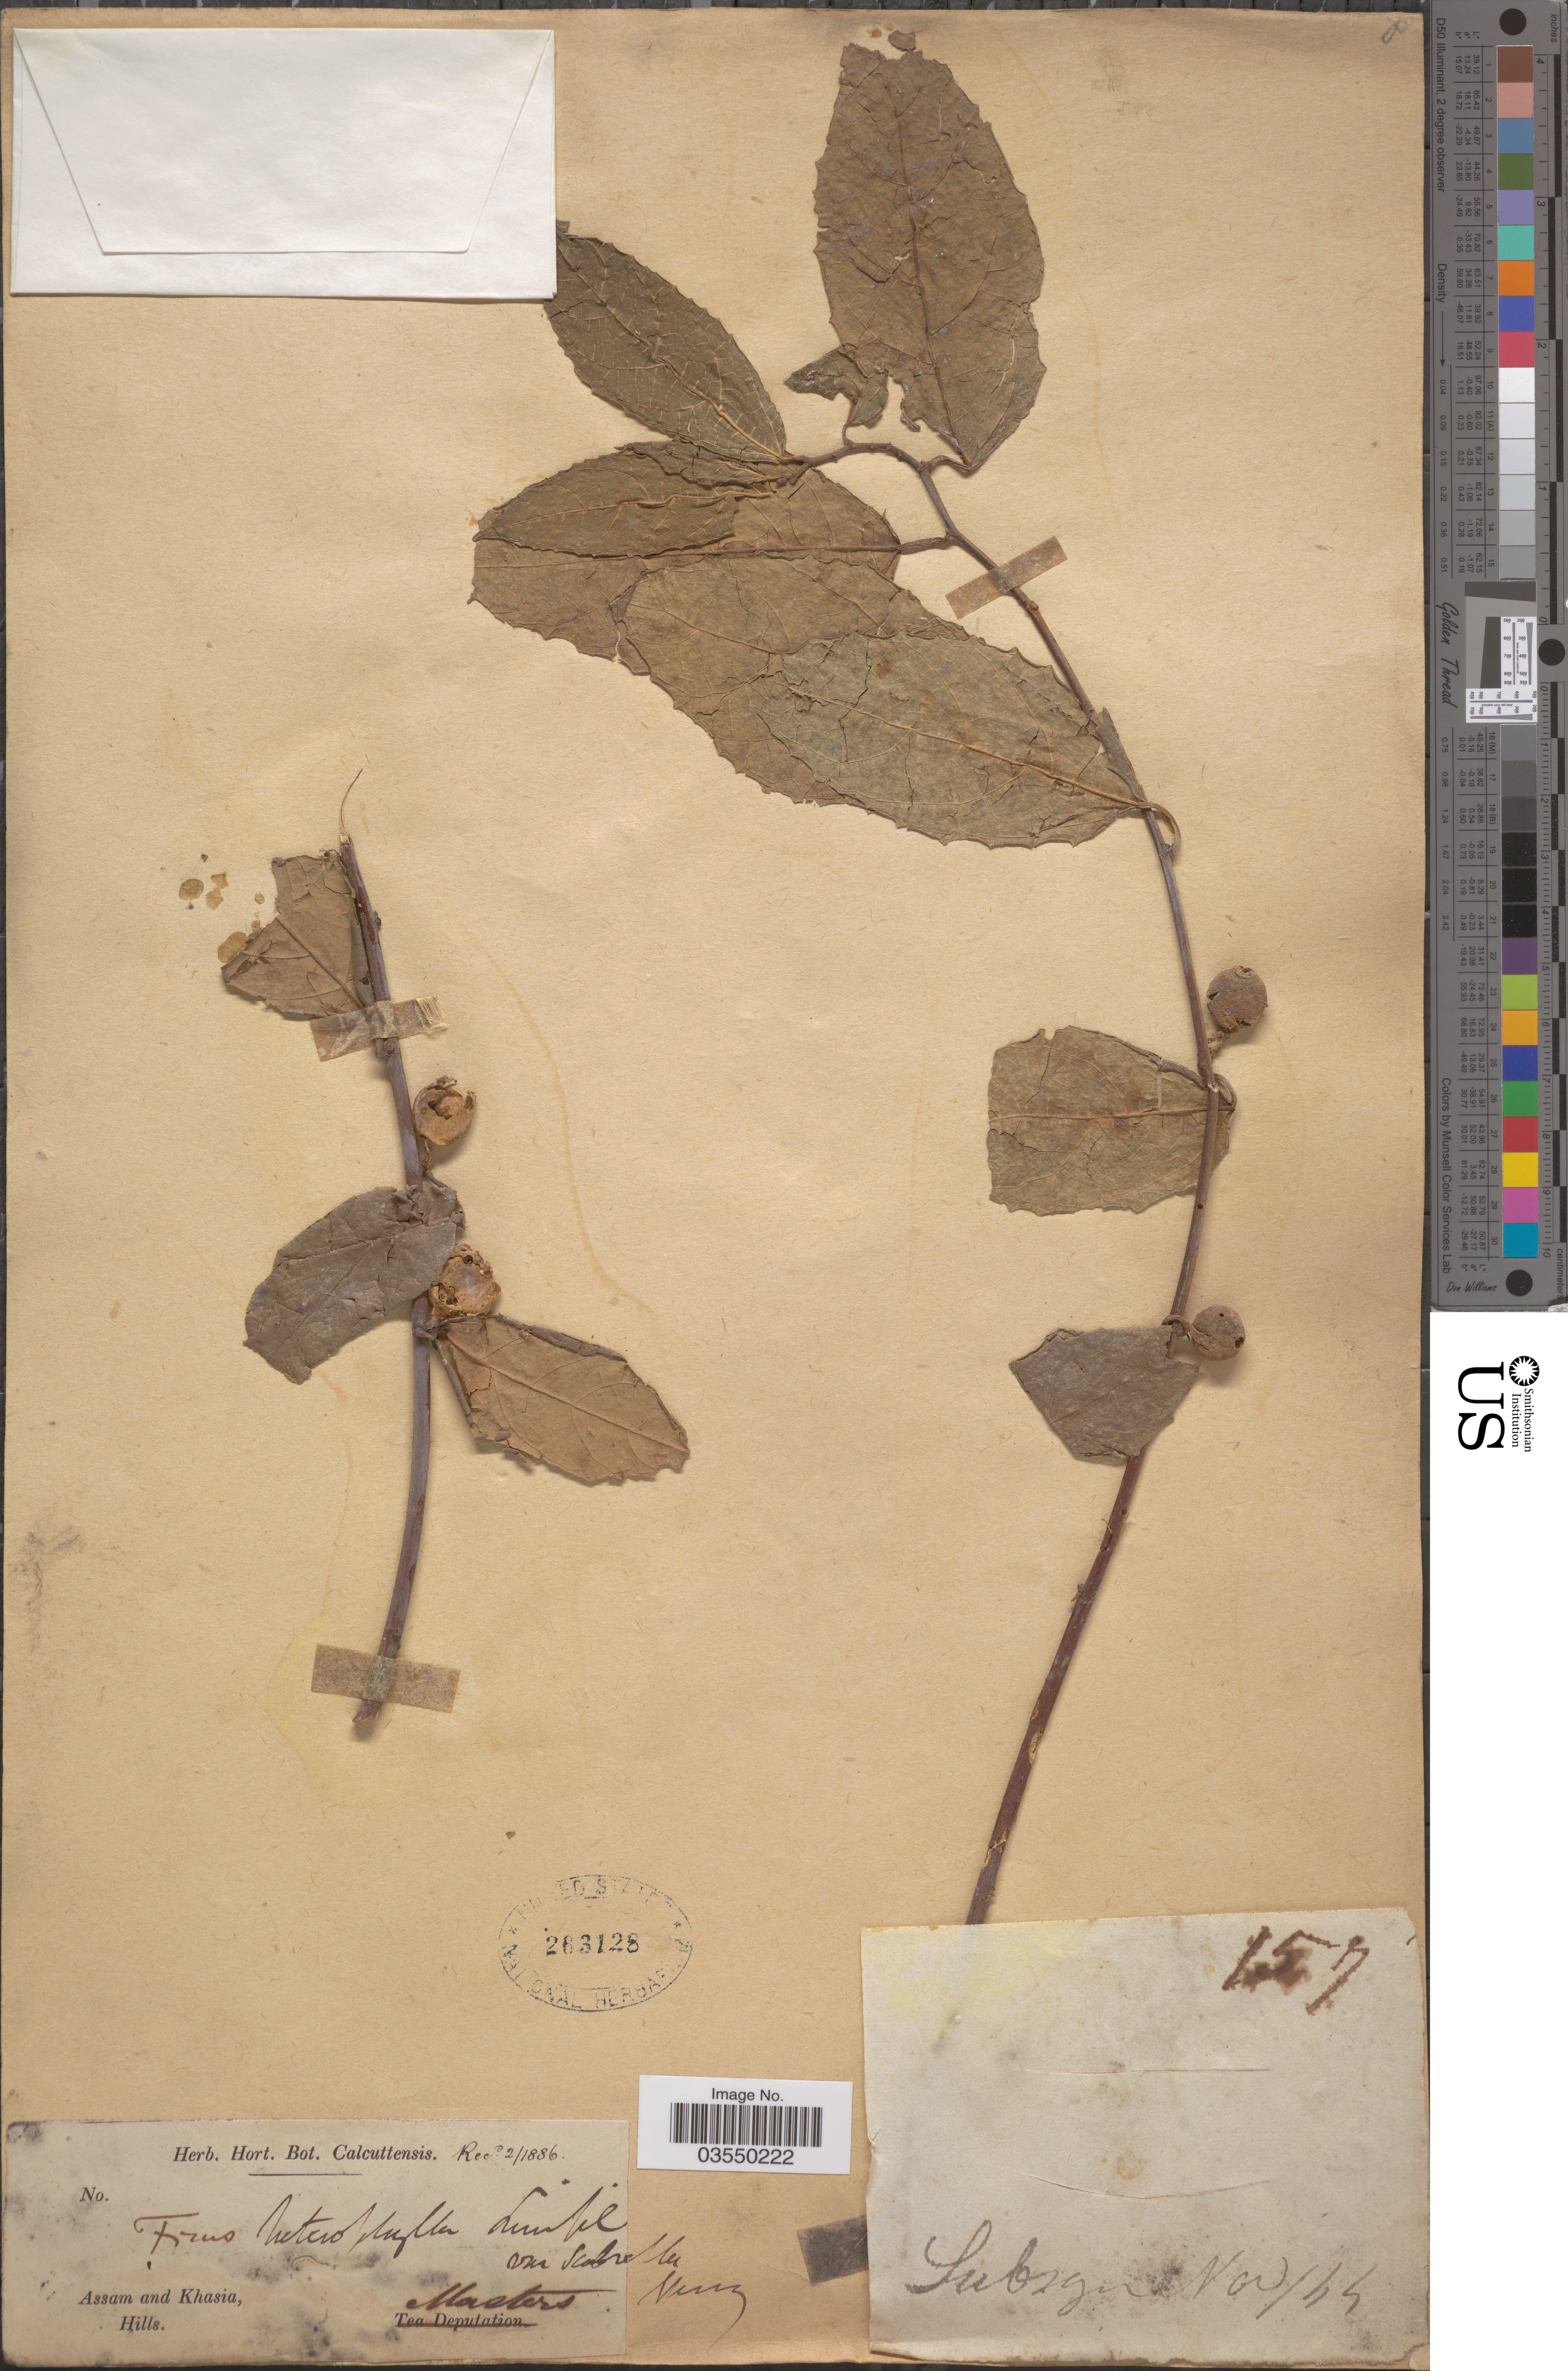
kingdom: Plantae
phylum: Tracheophyta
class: Magnoliopsida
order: Rosales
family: Moraceae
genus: Ficus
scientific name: Ficus heterophylla var. heterophylla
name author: L. f.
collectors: Masters, --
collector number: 157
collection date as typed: Transcribed d/m/y: /11/44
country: India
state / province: Assam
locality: Assam and Khasia, Hills.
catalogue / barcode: US 263128